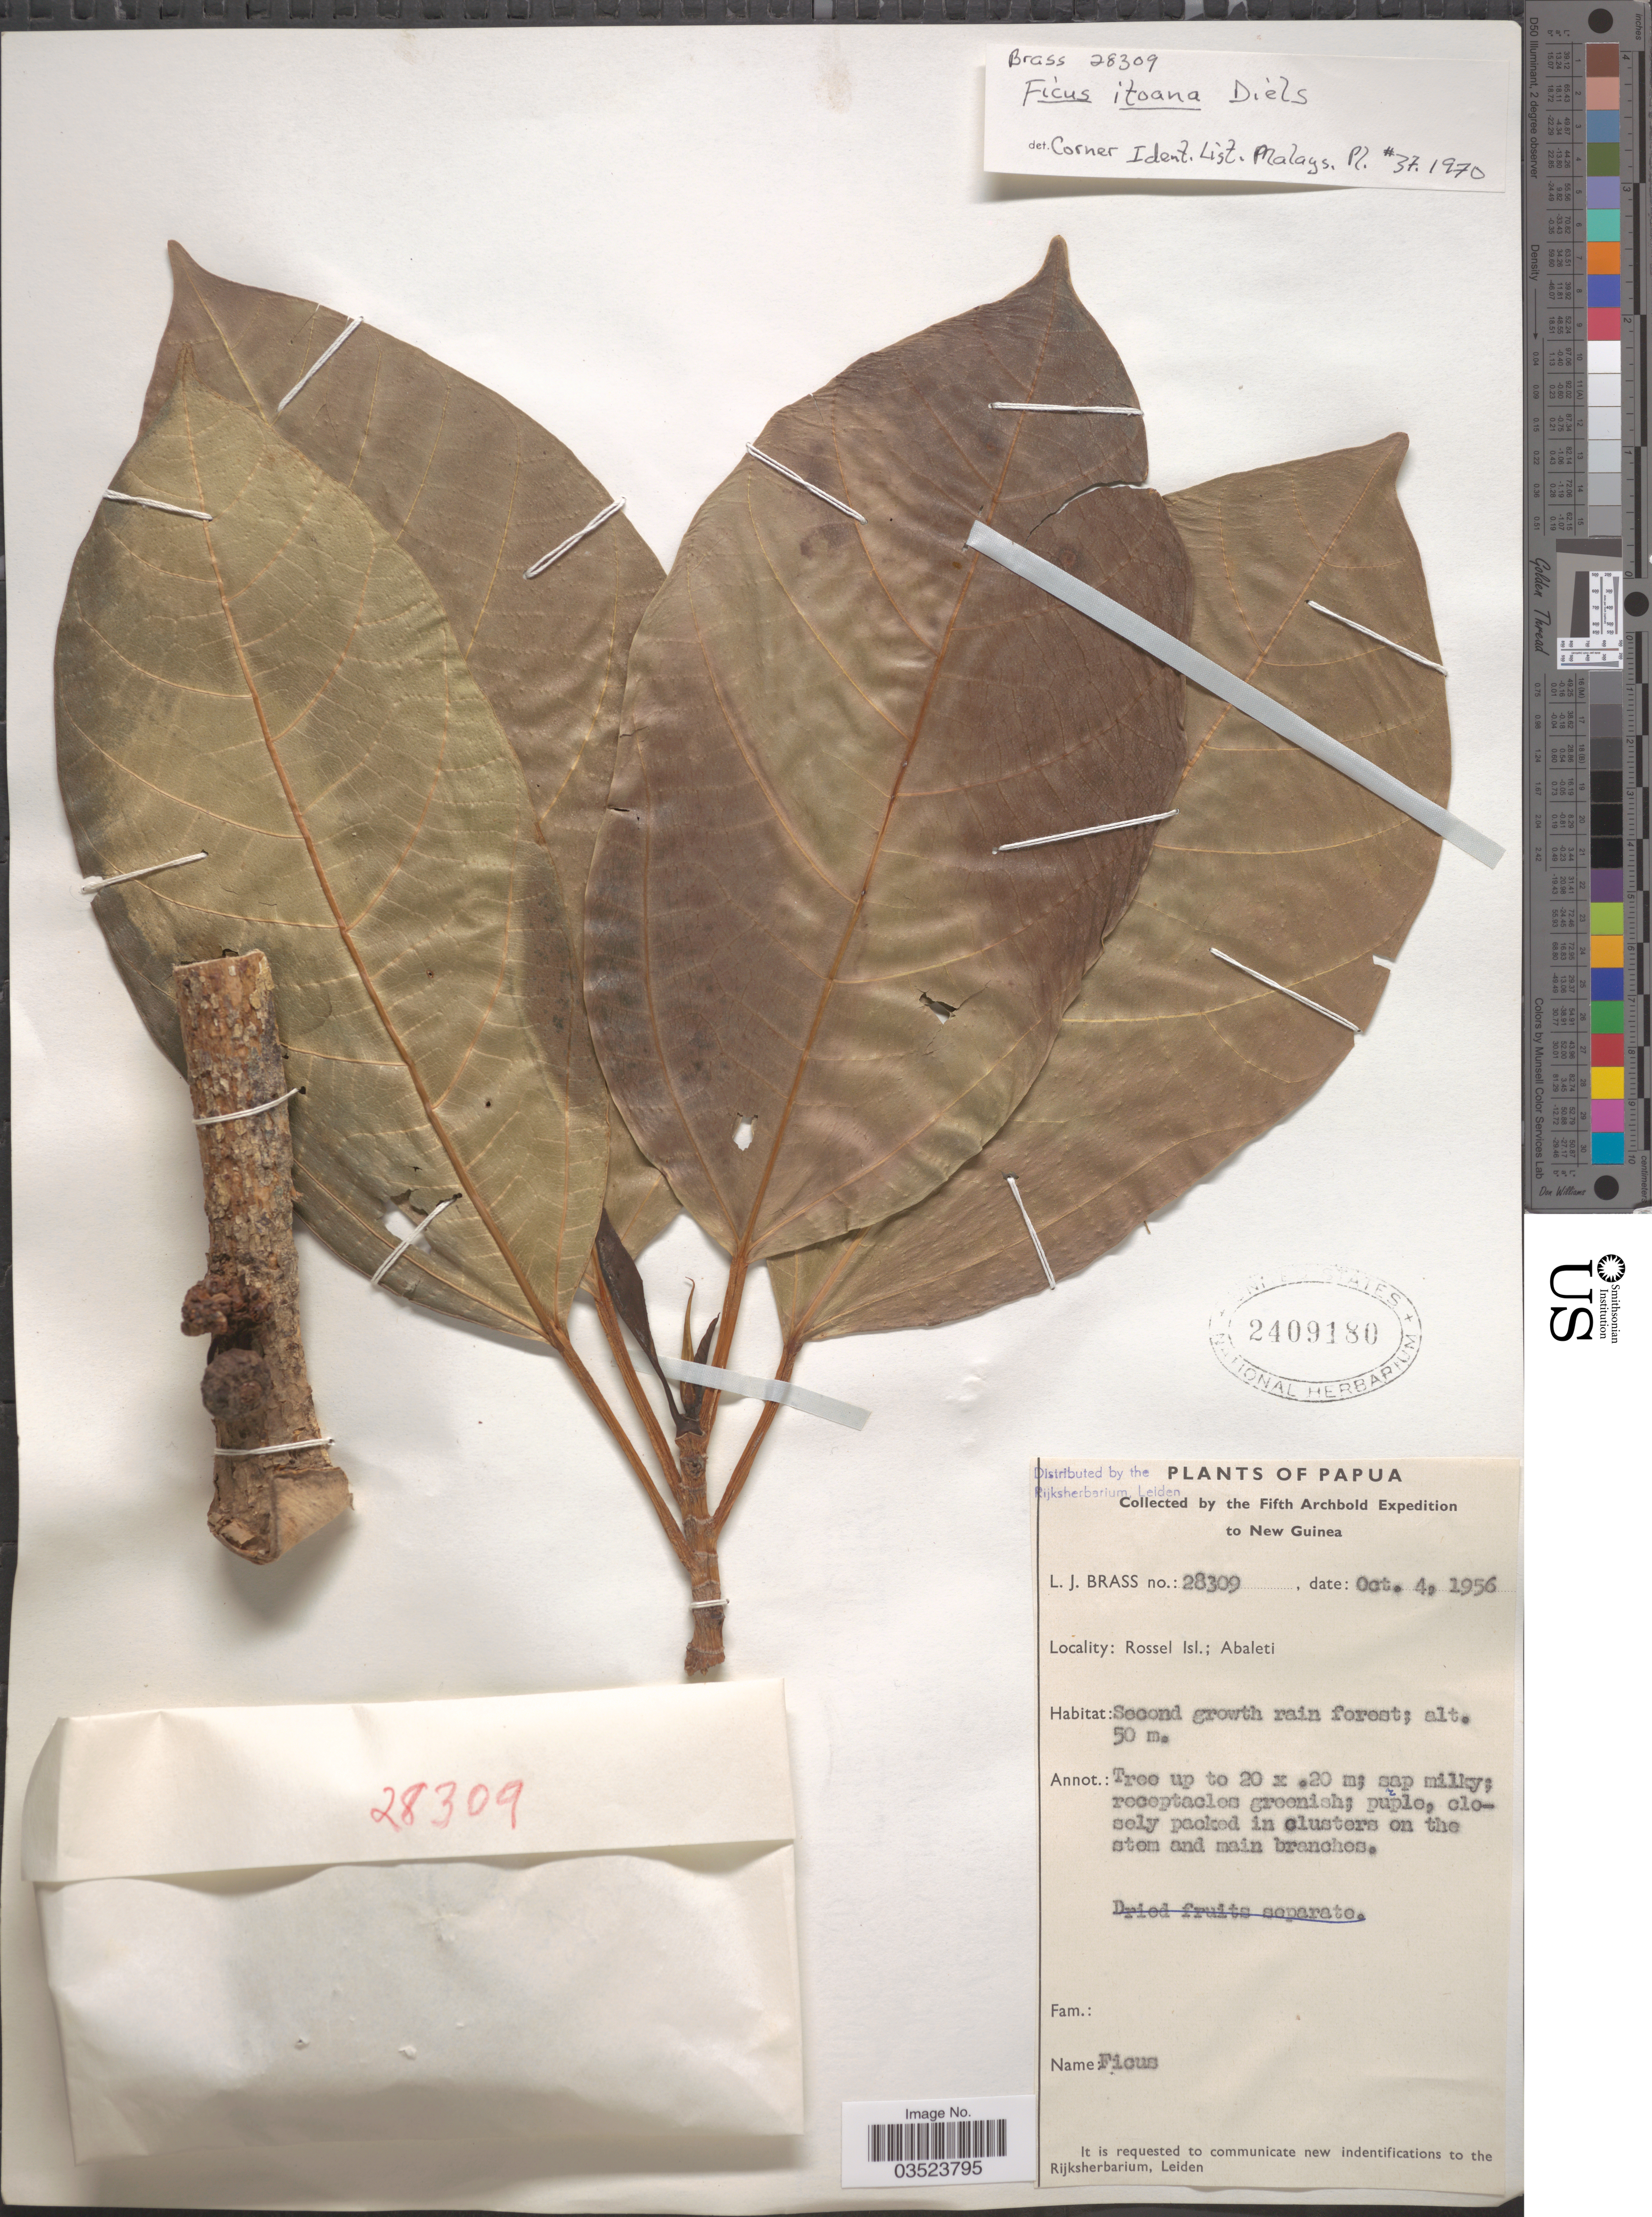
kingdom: Plantae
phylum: Tracheophyta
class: Magnoliopsida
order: Rosales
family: Moraceae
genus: Ficus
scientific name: Ficus itoana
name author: Diels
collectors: L. J. Brass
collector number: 28309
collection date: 1956-10-04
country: Papua New Guinea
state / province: Milne Bay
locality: Papua. New Guinea. Rossel Isl.; Abaleti.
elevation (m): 50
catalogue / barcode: US 2409180